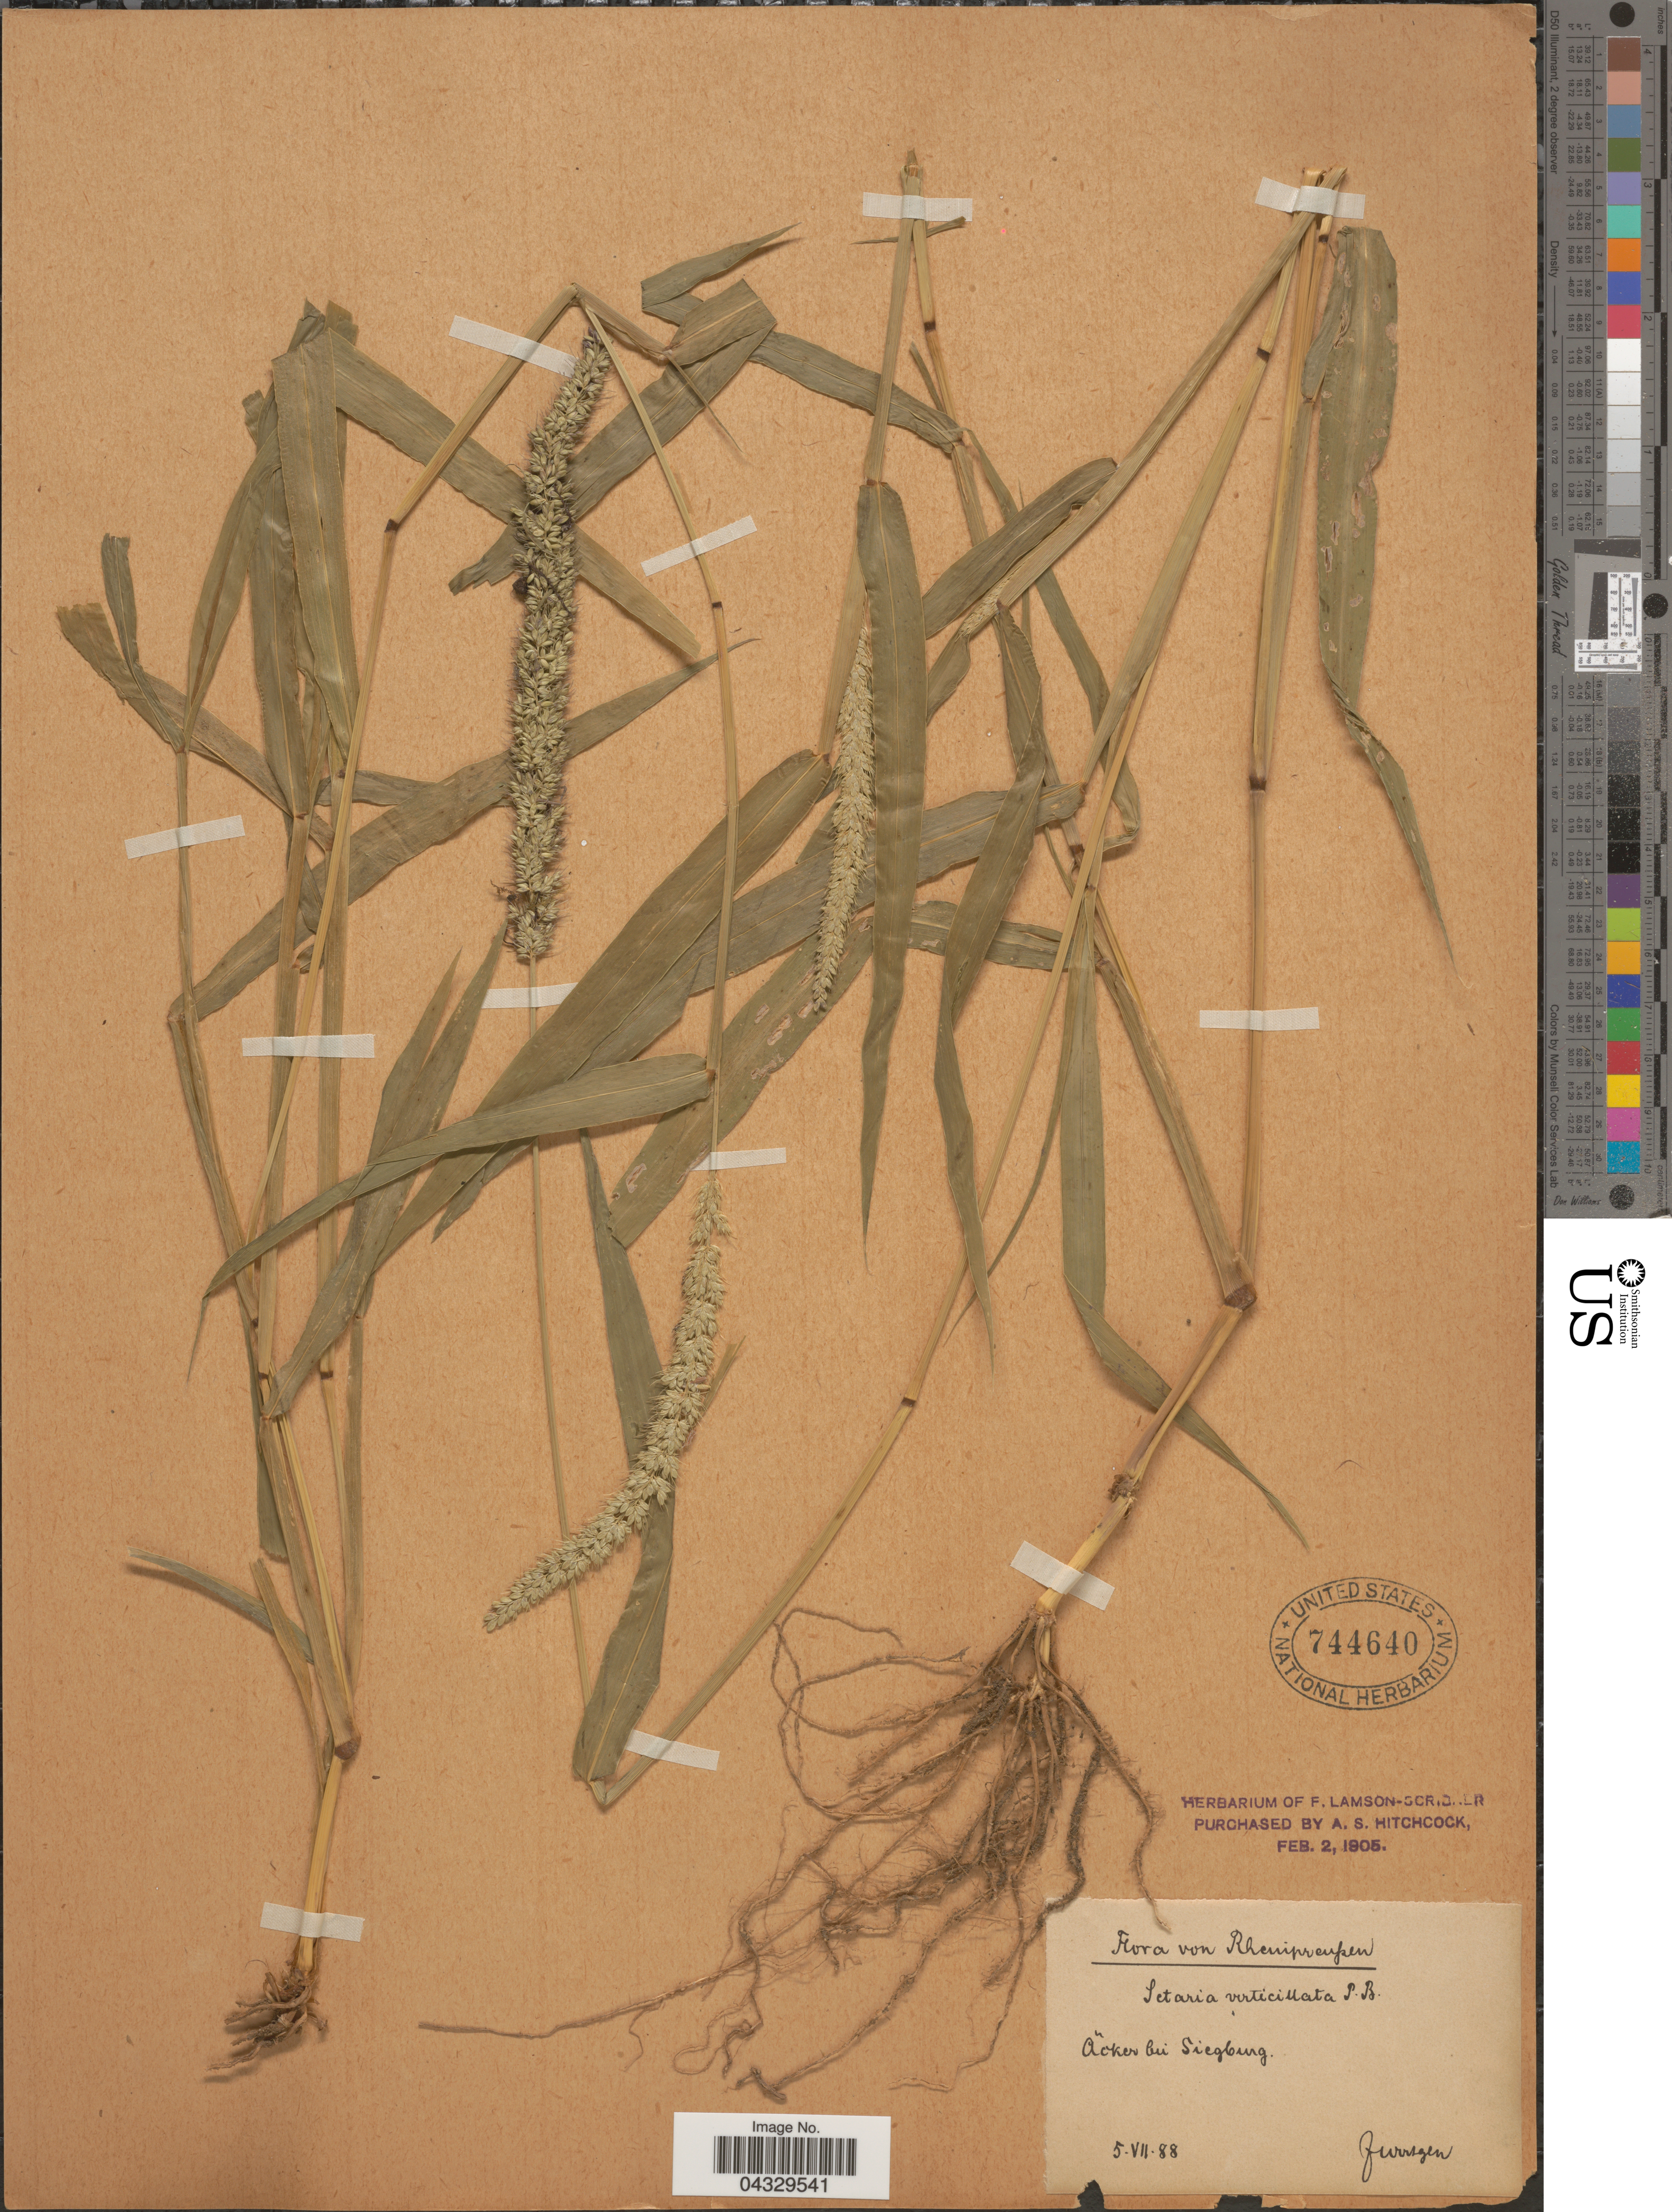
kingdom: Plantae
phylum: Tracheophyta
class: Liliopsida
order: Poales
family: Poaceae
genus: Setaria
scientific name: Setaria verticillata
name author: (L.) P. Beauv.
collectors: F. Wirtgen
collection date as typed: Transcribed d/m/y: 5/7/88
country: Germany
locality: Rheinpreussen. Acker bei Siegburg.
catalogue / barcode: US 744640